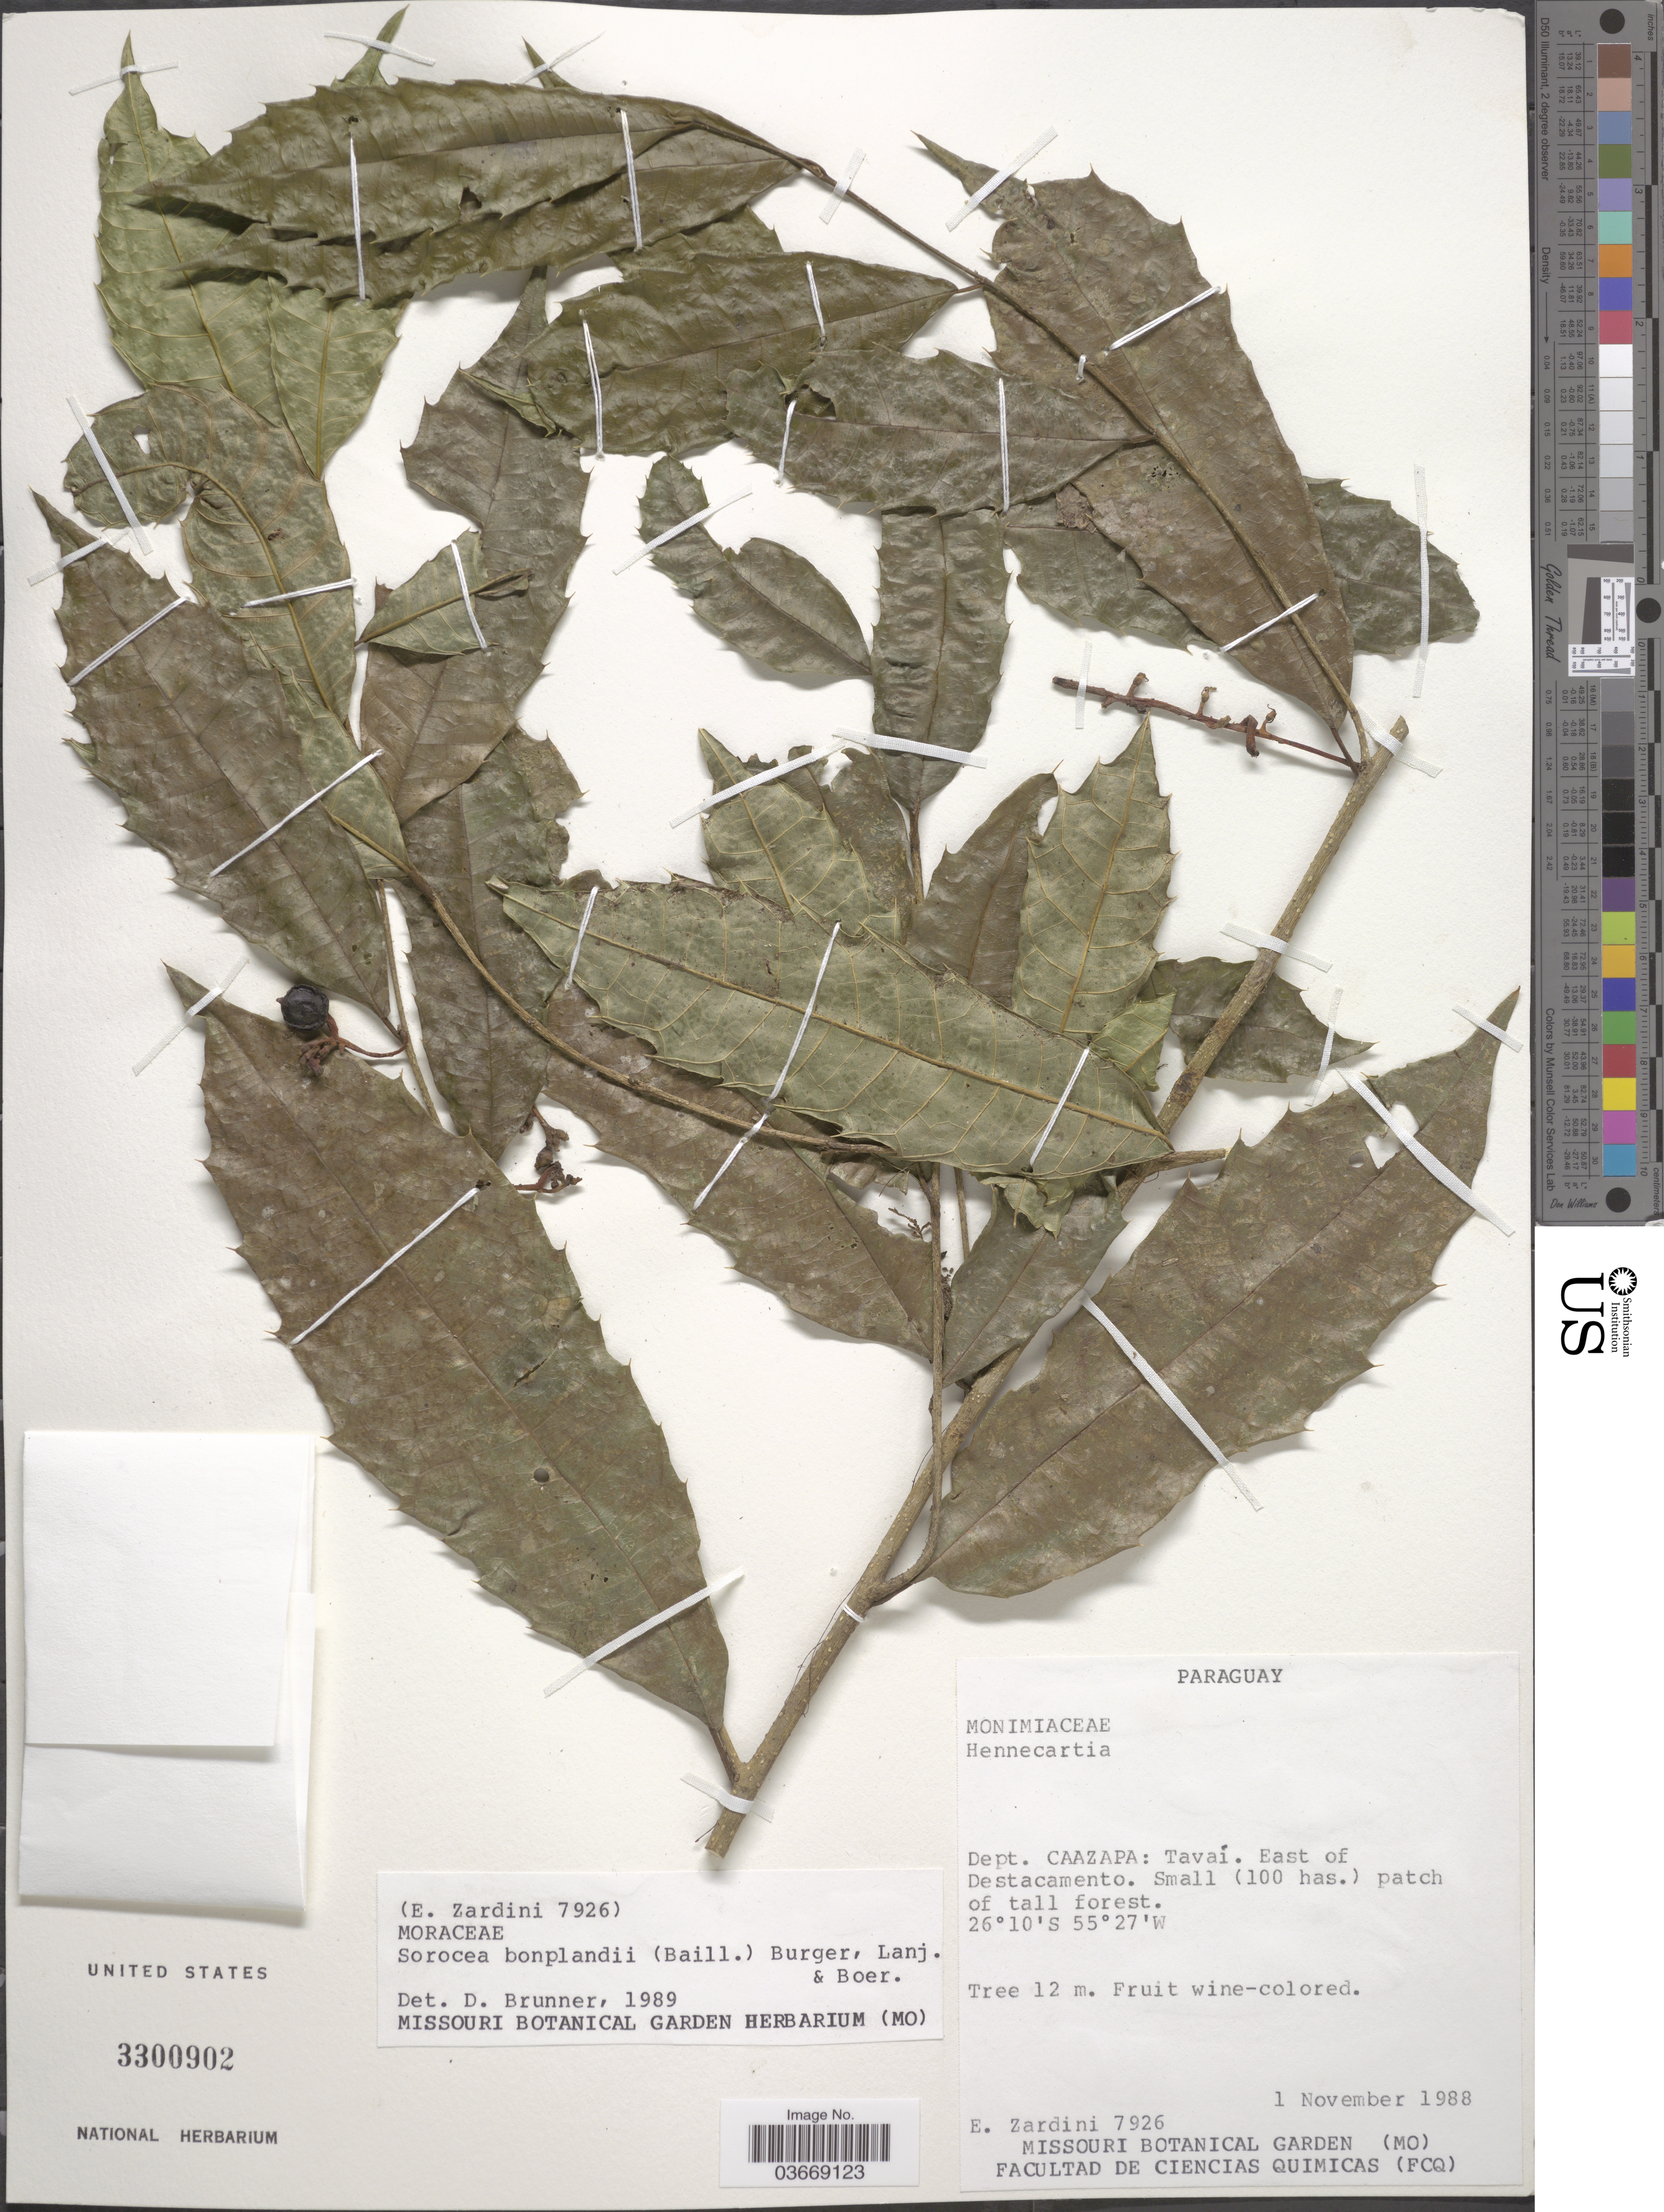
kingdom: Plantae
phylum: Tracheophyta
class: Magnoliopsida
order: Rosales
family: Moraceae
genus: Sorocea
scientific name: Sorocea ilicifolia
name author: Miq.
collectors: E. Zardini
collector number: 7926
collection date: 1988-11-01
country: Paraguay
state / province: Caazapa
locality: Dept. Caazapa: Tavaí. East of Destacamento.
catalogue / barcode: US 3300902